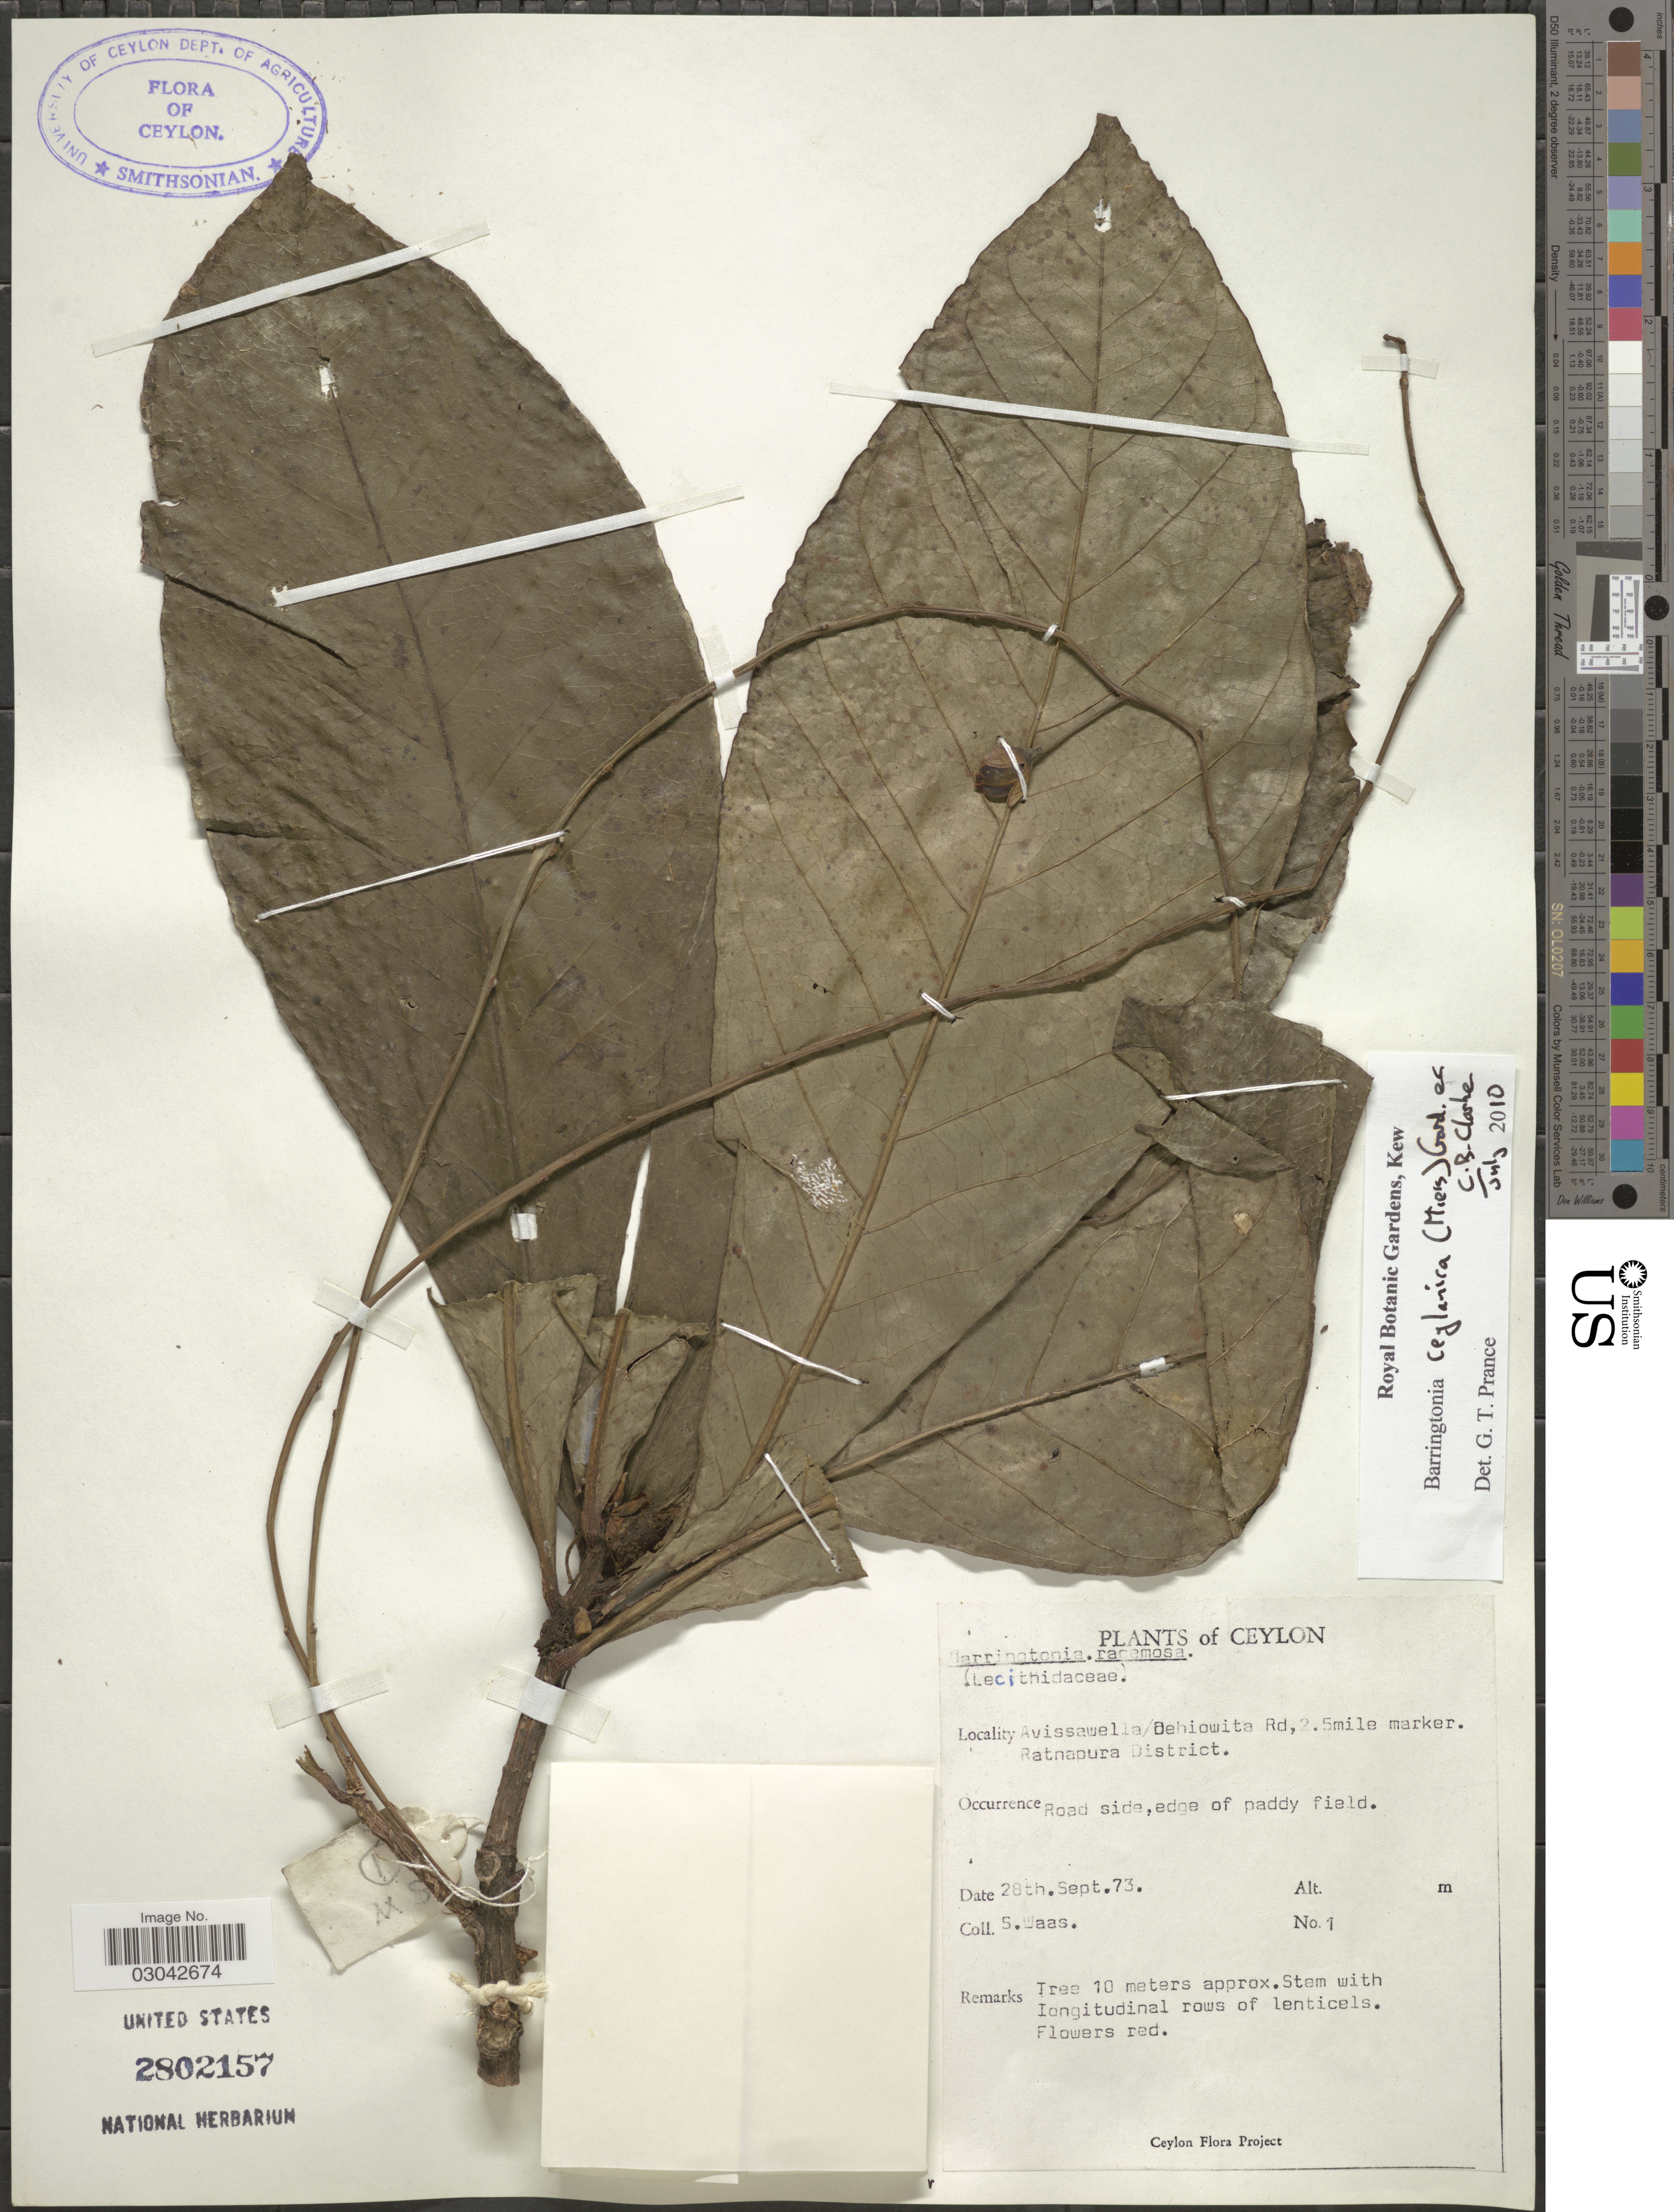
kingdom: Plantae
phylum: Tracheophyta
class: Magnoliopsida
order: Ericales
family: Lecythidaceae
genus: Barringtonia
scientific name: Barringtonia ceylanica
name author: (Miers) Gardner ex C.B. Clarke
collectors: S. Waas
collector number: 1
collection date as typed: Transcribed d/m/y: 28/9/73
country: Sri Lanka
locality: Ceylon. Avissawella/Dehiowita Rd, 2.5 mile marker. Ratnapura District.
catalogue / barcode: US 2802157